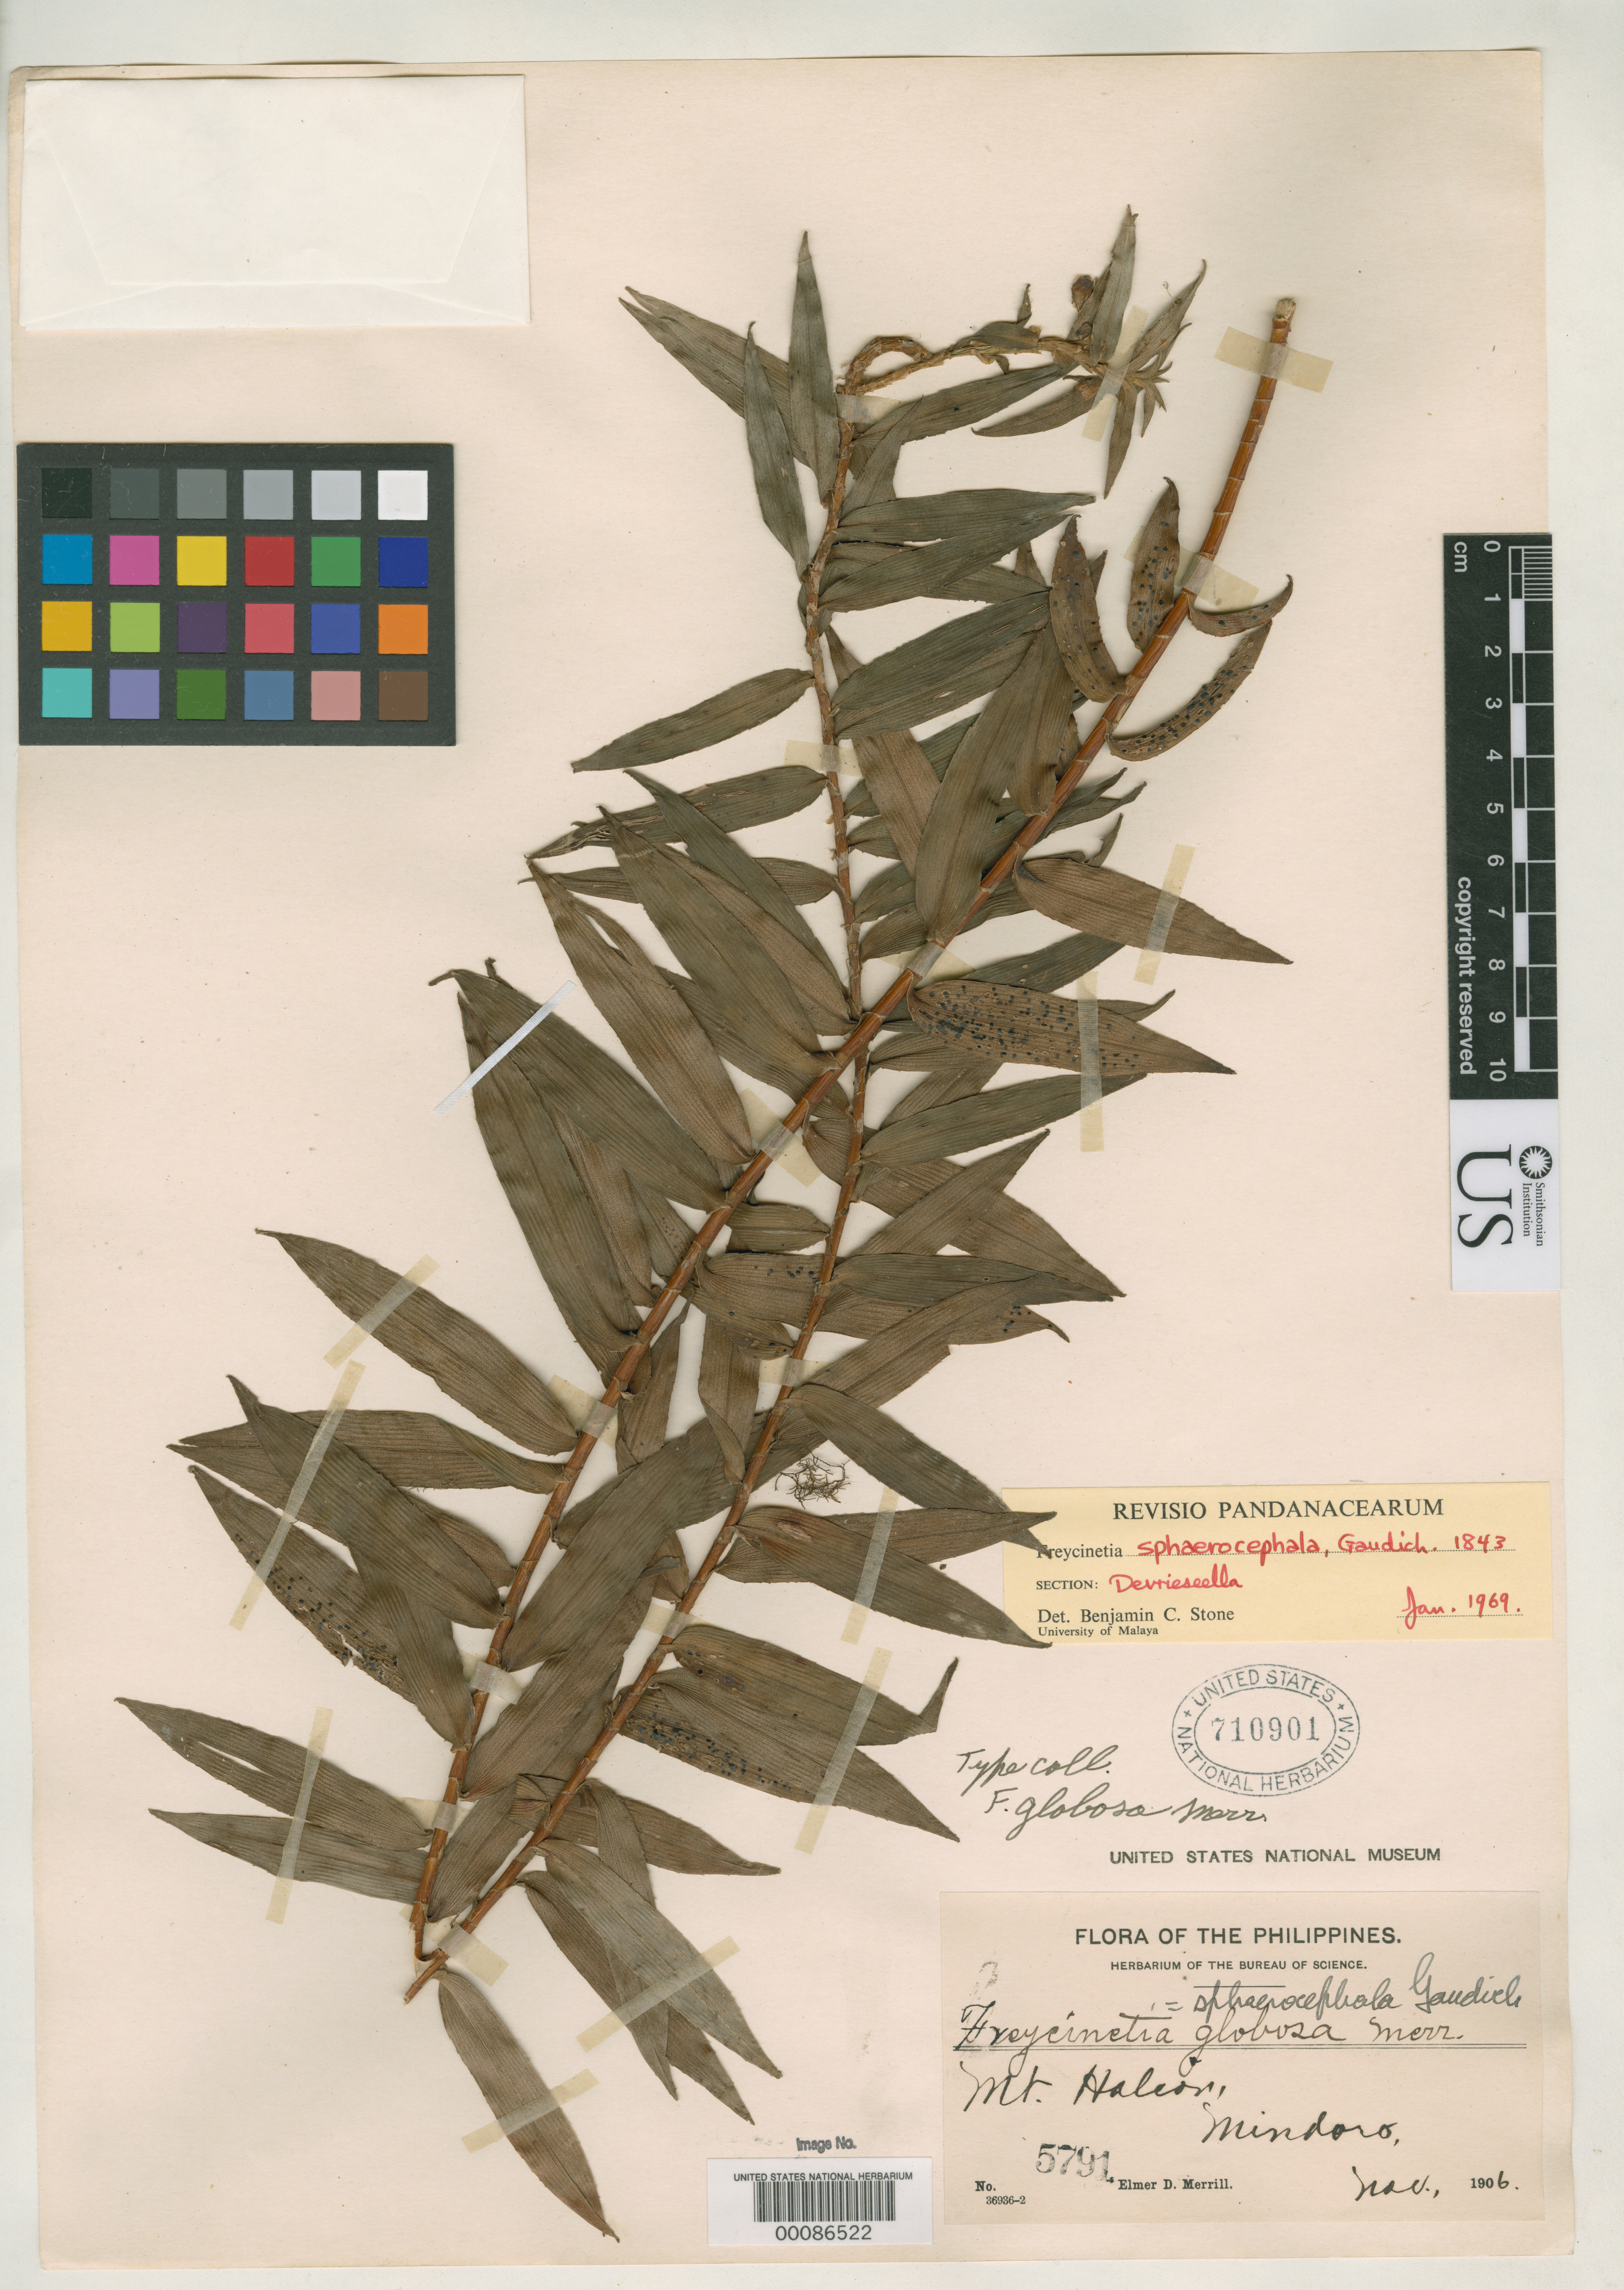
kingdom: Plantae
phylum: Tracheophyta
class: Liliopsida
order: Pandanales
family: Pandanaceae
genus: Freycinetia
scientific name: Freycinetia globosa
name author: Merr.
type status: Isotype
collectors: E. D. Merrill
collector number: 5791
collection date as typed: Nov 1906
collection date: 1906-11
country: Philippines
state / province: Mimaropa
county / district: Mindoro Oriental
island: Mindoro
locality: Mount Halcon.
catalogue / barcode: US 710901